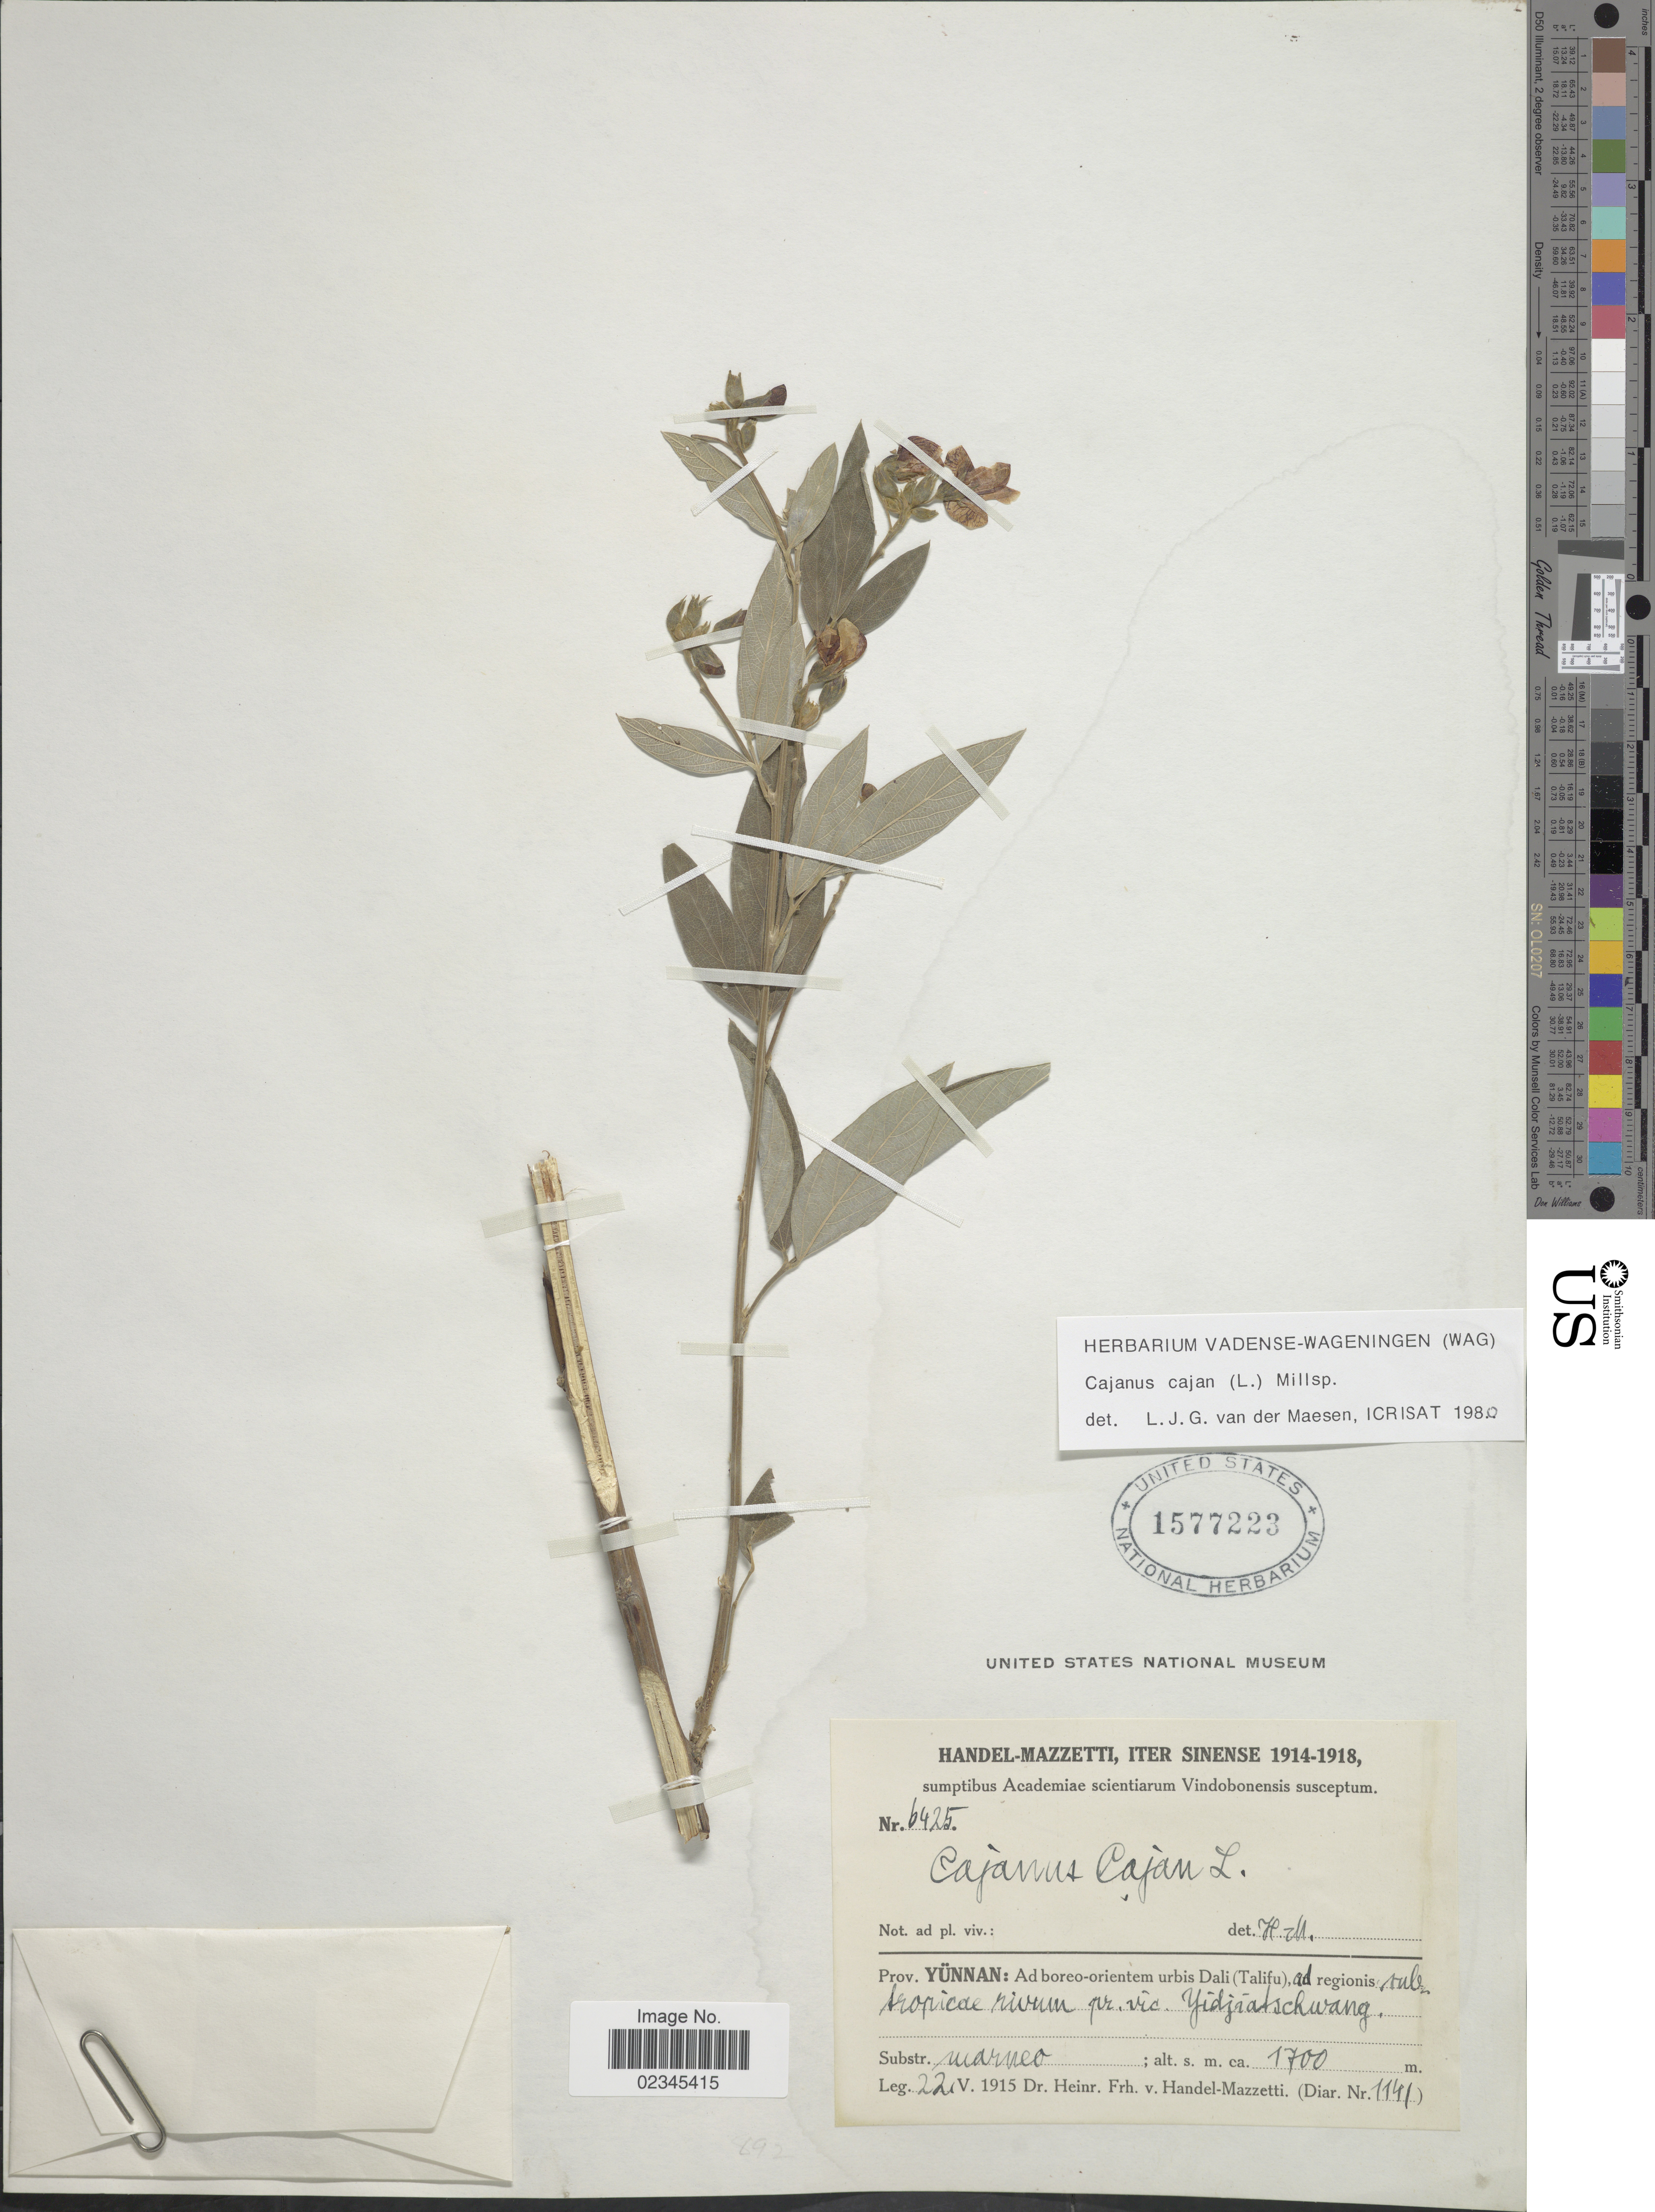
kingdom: Plantae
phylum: Tracheophyta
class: Magnoliopsida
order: Fabales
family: Fabaceae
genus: Cajanus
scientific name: Cajanus cajan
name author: (L.) Huth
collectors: H. Handel-Mazzetti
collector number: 6425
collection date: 1915-05-22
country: China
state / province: Yunnan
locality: Sinense. Ad boreo-orientem urbis Dali (Talifu), ad regionis subtropicae rivum pr. vic. Yidjiatschwang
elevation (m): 1700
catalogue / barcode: US 1577223